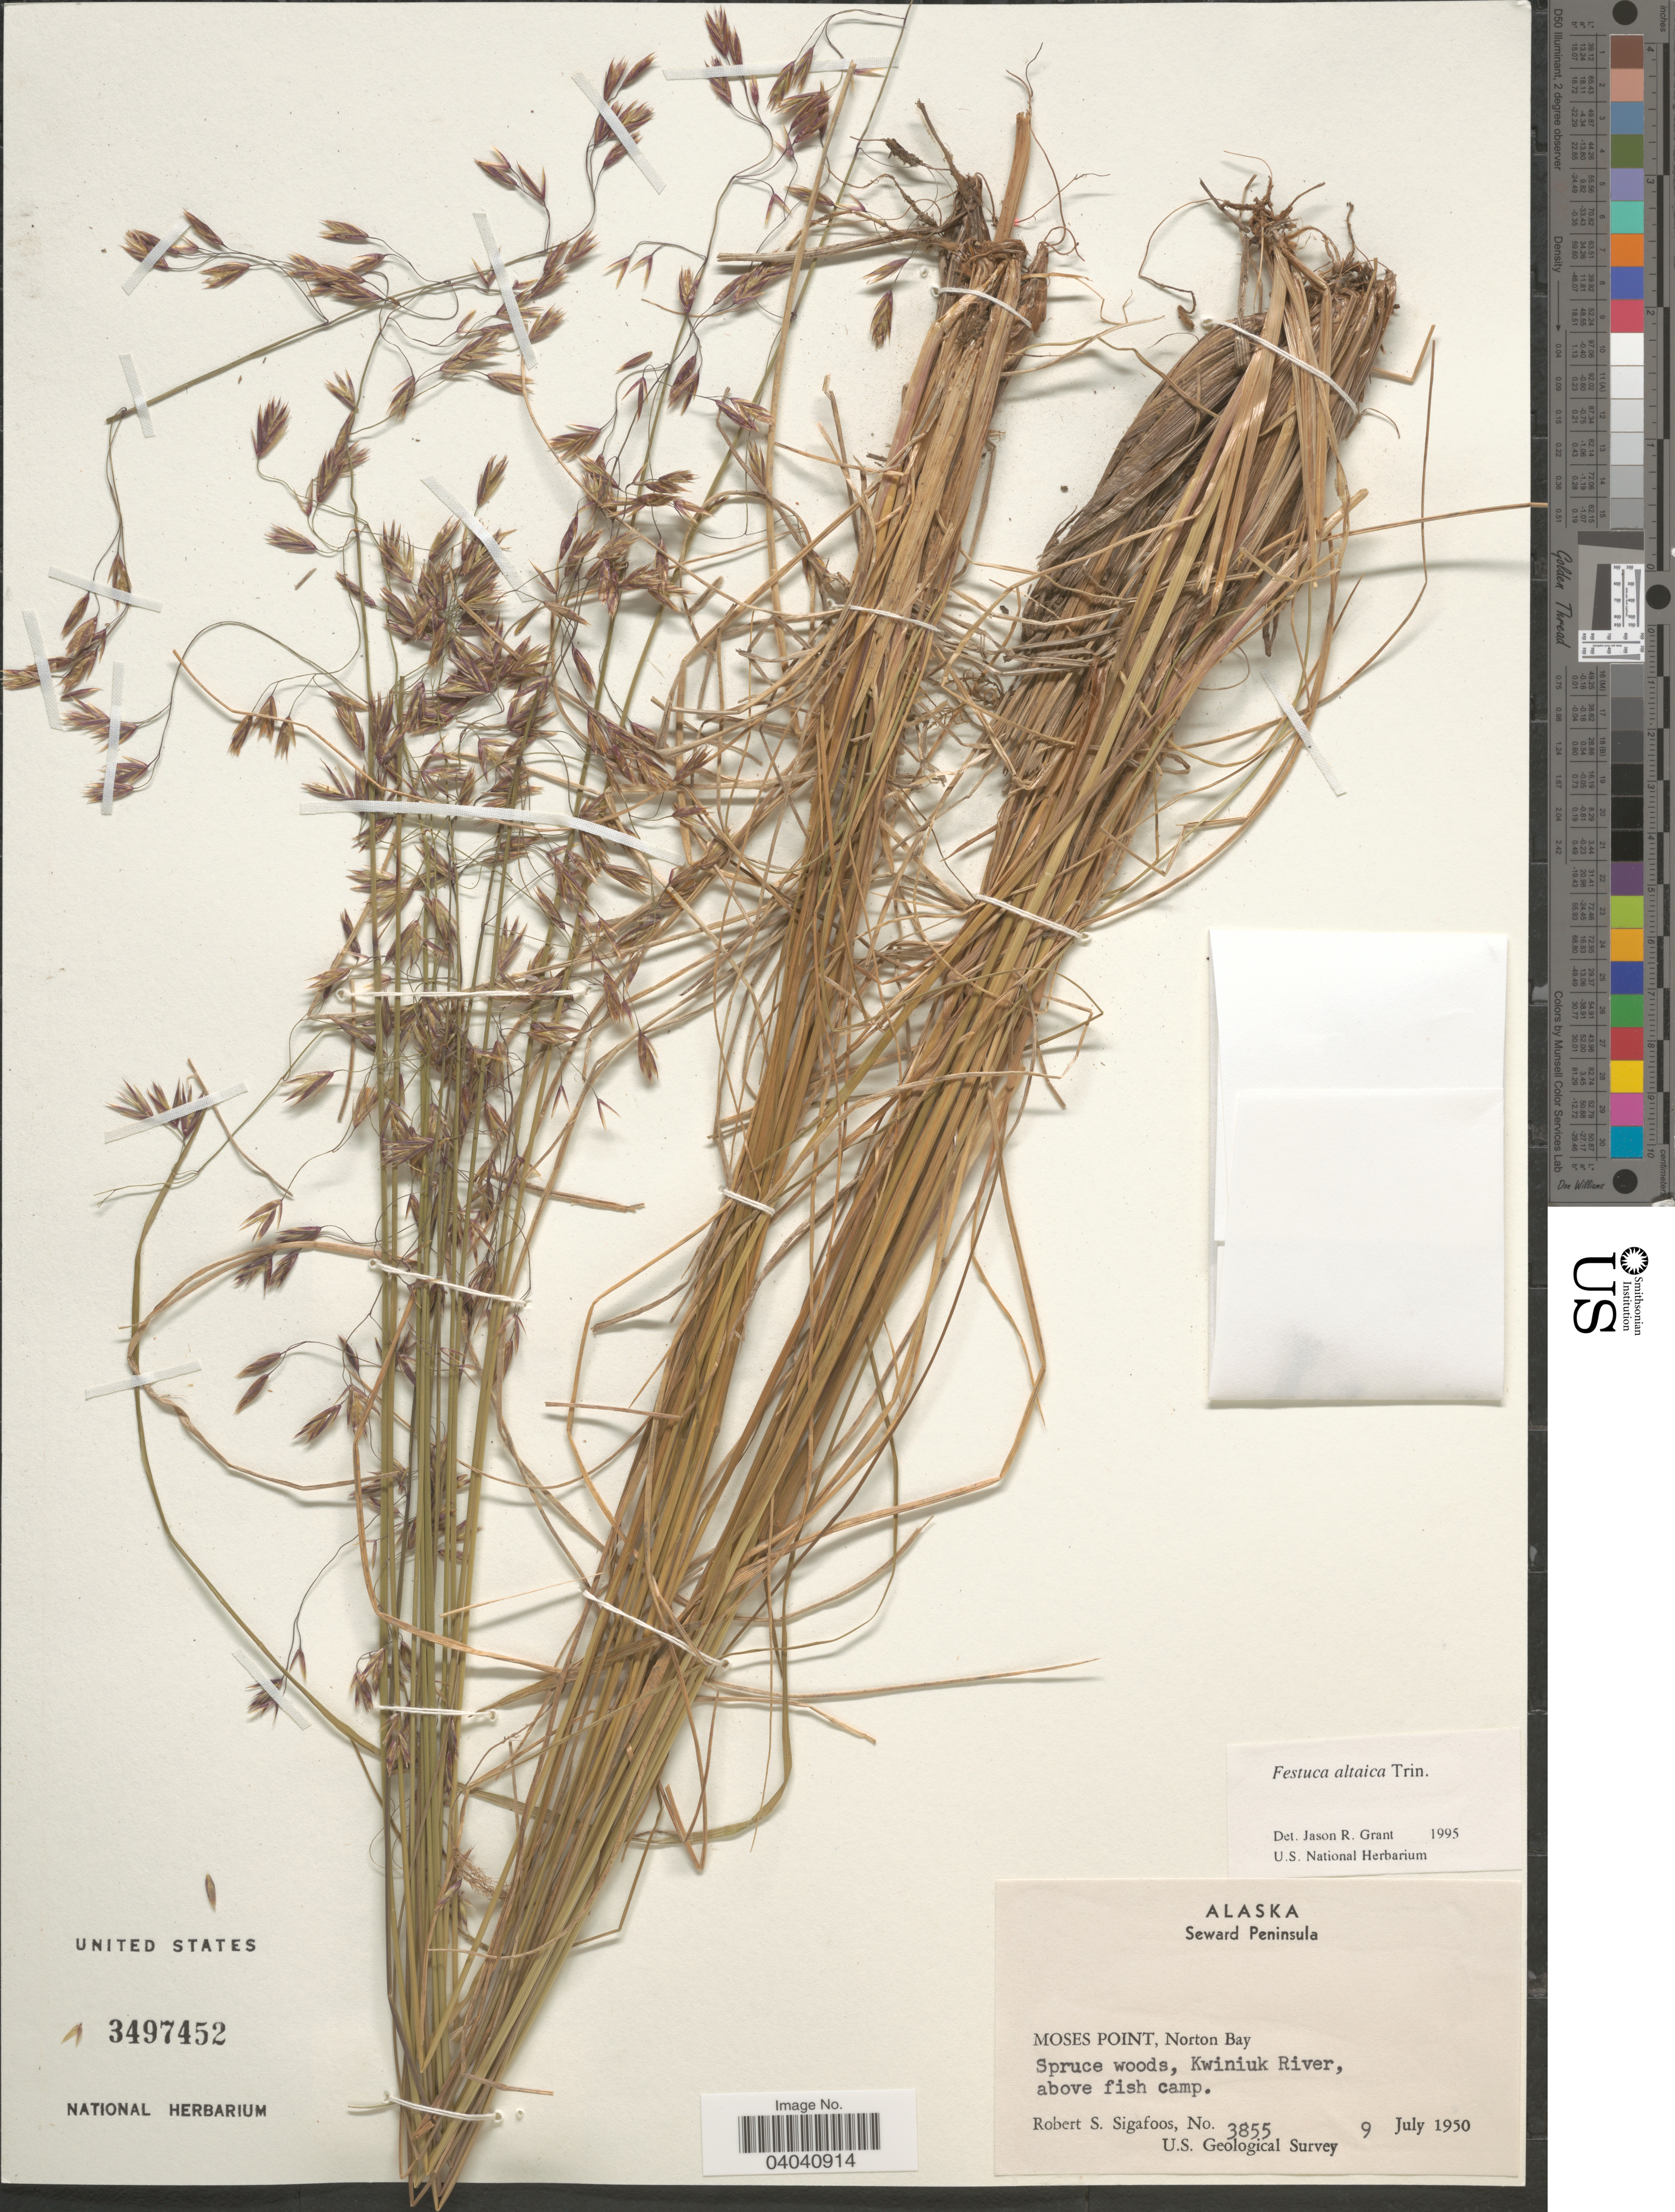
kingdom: Plantae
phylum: Tracheophyta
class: Liliopsida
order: Poales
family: Poaceae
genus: Festuca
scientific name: Festuca altaica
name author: Trin.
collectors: R. Sigafoos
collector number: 3855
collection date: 1950-07-09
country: United States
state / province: Alaska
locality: Seward Peninsula. Moses Point, Norton Bay. Spruce woods, Kwiniuk River, above fish camp.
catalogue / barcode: US 3497452